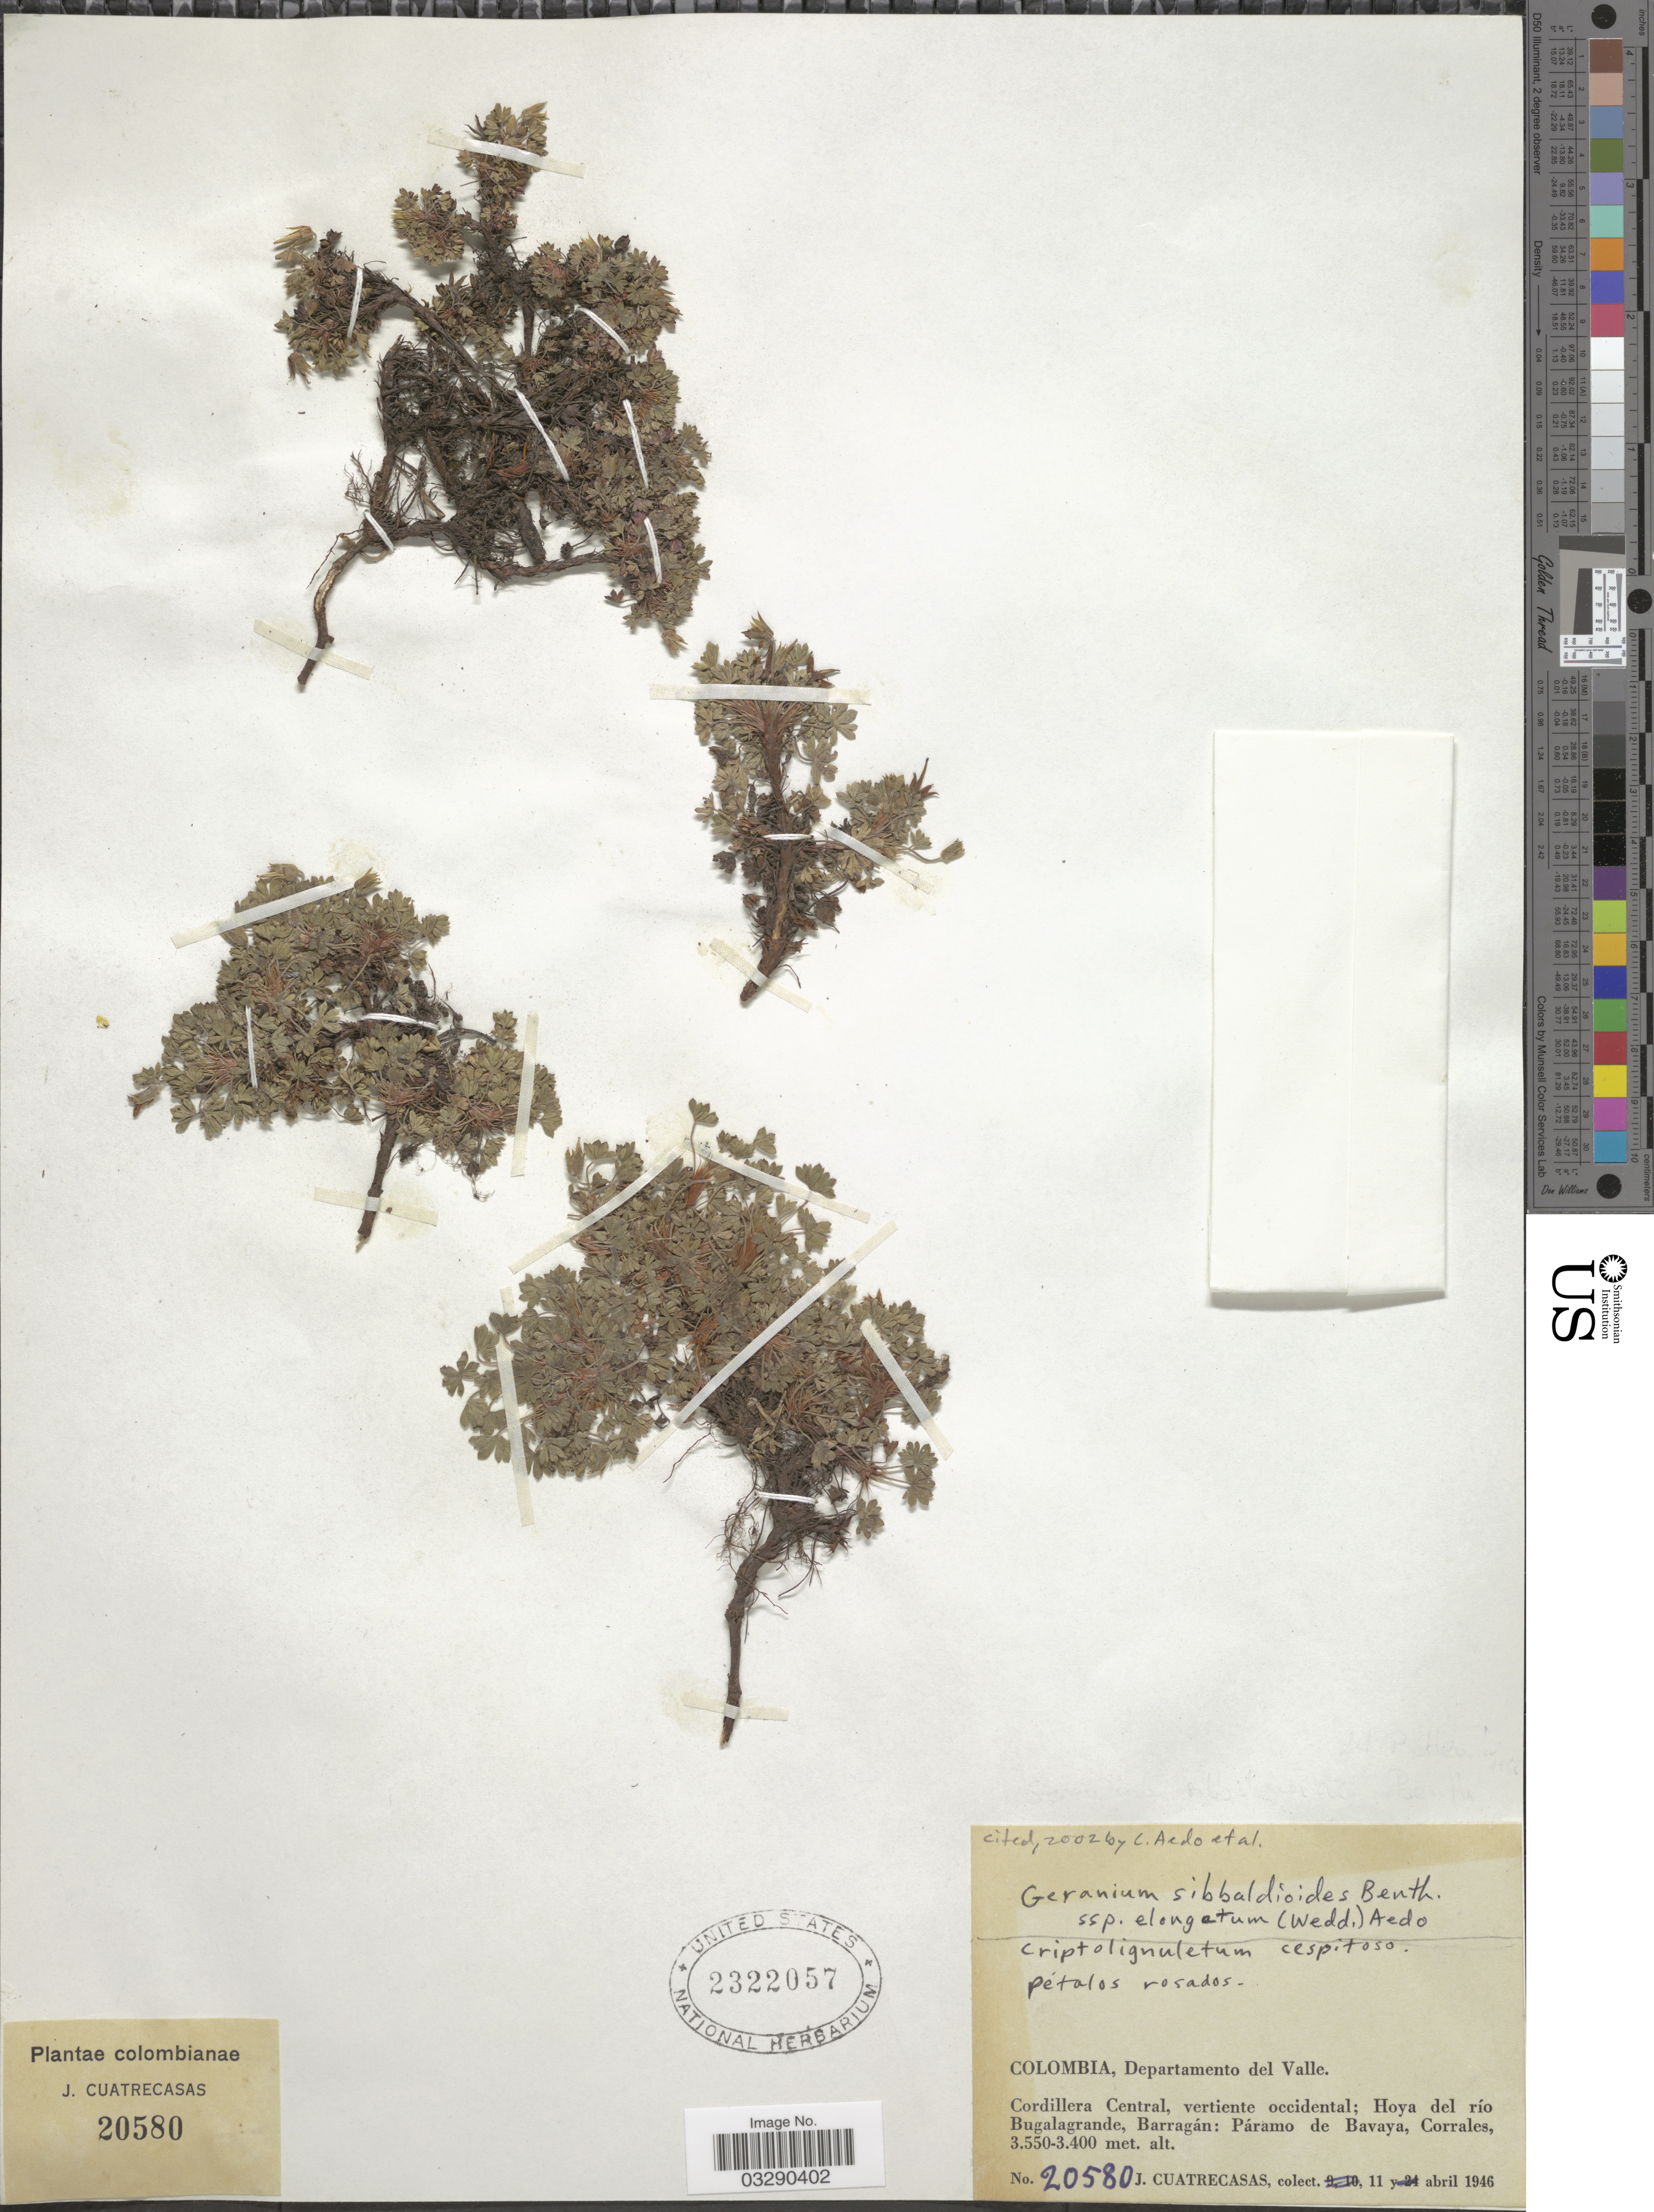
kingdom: Plantae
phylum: Tracheophyta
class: Magnoliopsida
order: Geraniales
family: Geraniaceae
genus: Geranium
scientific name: Geranium sibbaldioides subsp. elongatum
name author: (Wedd.) Aedo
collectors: J. Cuatrecasas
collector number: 20580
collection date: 1946-04-11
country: Colombia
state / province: Valle del Cauca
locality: Departamento del Valle. Cordillera Central, vertiente occidental; Hoya del río Bugalagrande, Barragán: Páramo de Bavaya.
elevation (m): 3400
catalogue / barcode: US 2322057